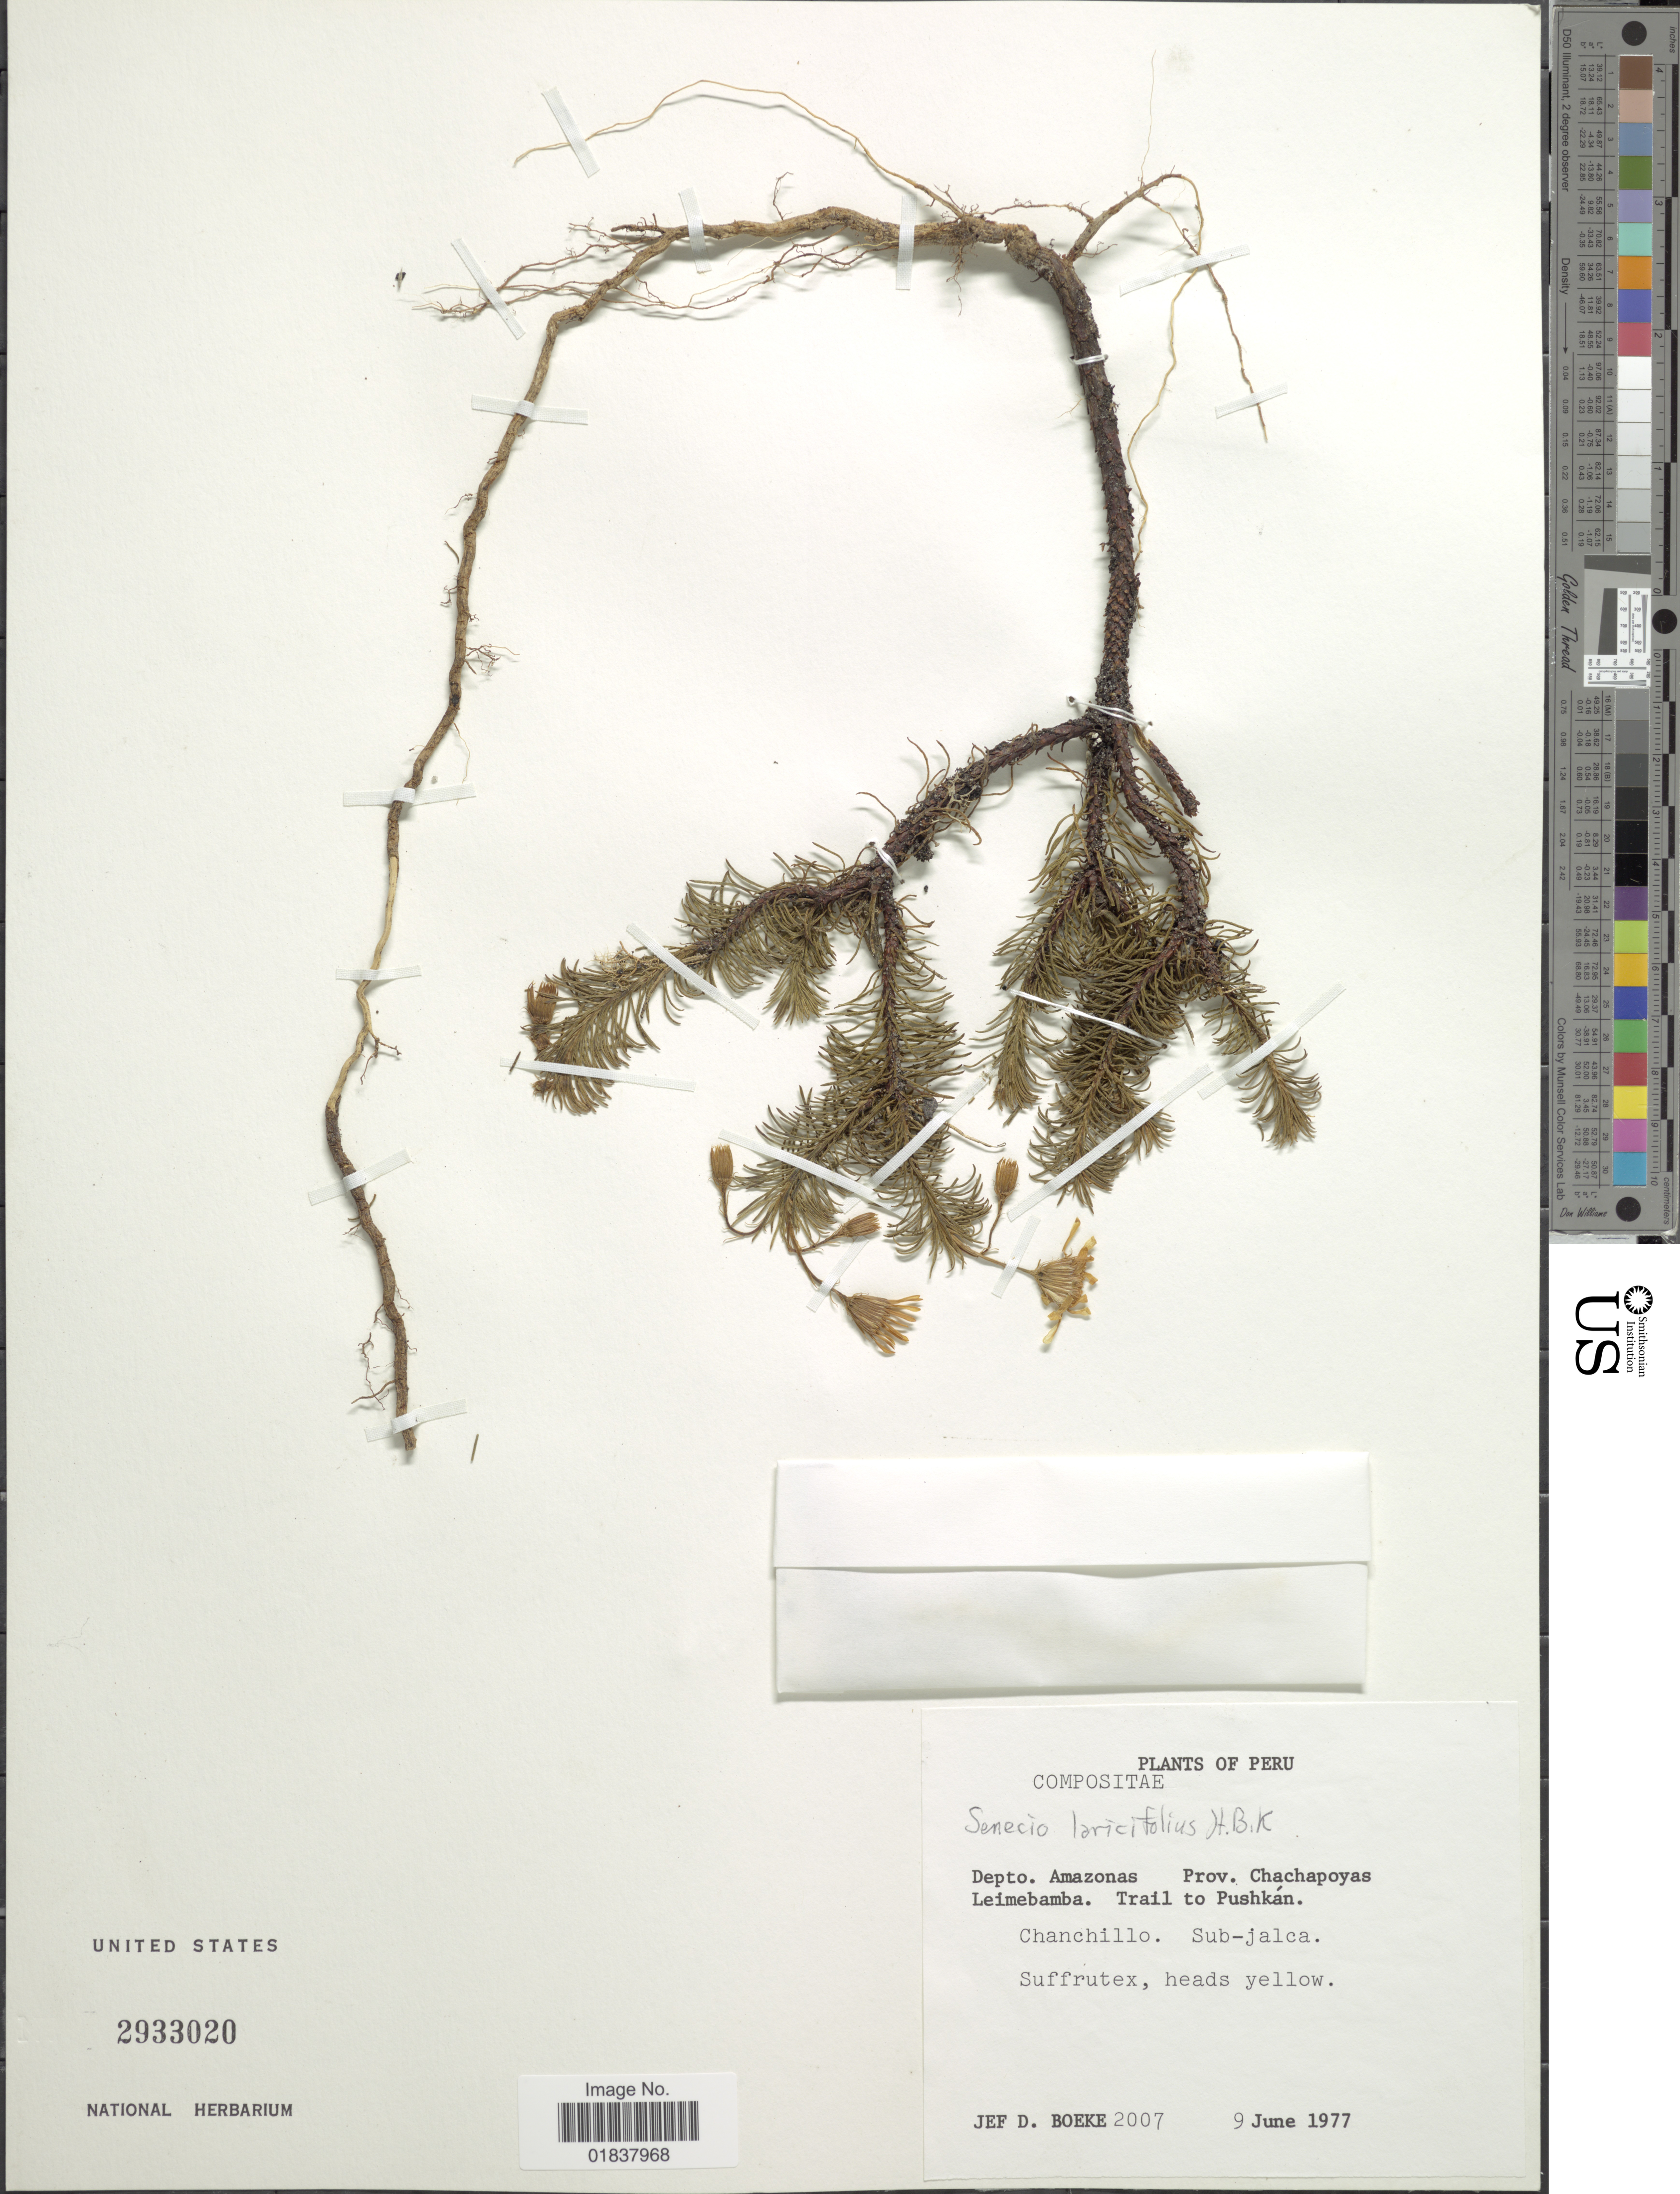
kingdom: Plantae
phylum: Tracheophyta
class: Magnoliopsida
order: Asterales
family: Asteraceae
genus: Senecio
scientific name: Senecio laricifolius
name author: Kunth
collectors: J. D. Boeke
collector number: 2007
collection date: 1977-06-09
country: Peru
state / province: Amazonas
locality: Prov. Chachapoyas, Leimebamba, trail to Pushkan, Chanchillo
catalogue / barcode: US 2933020